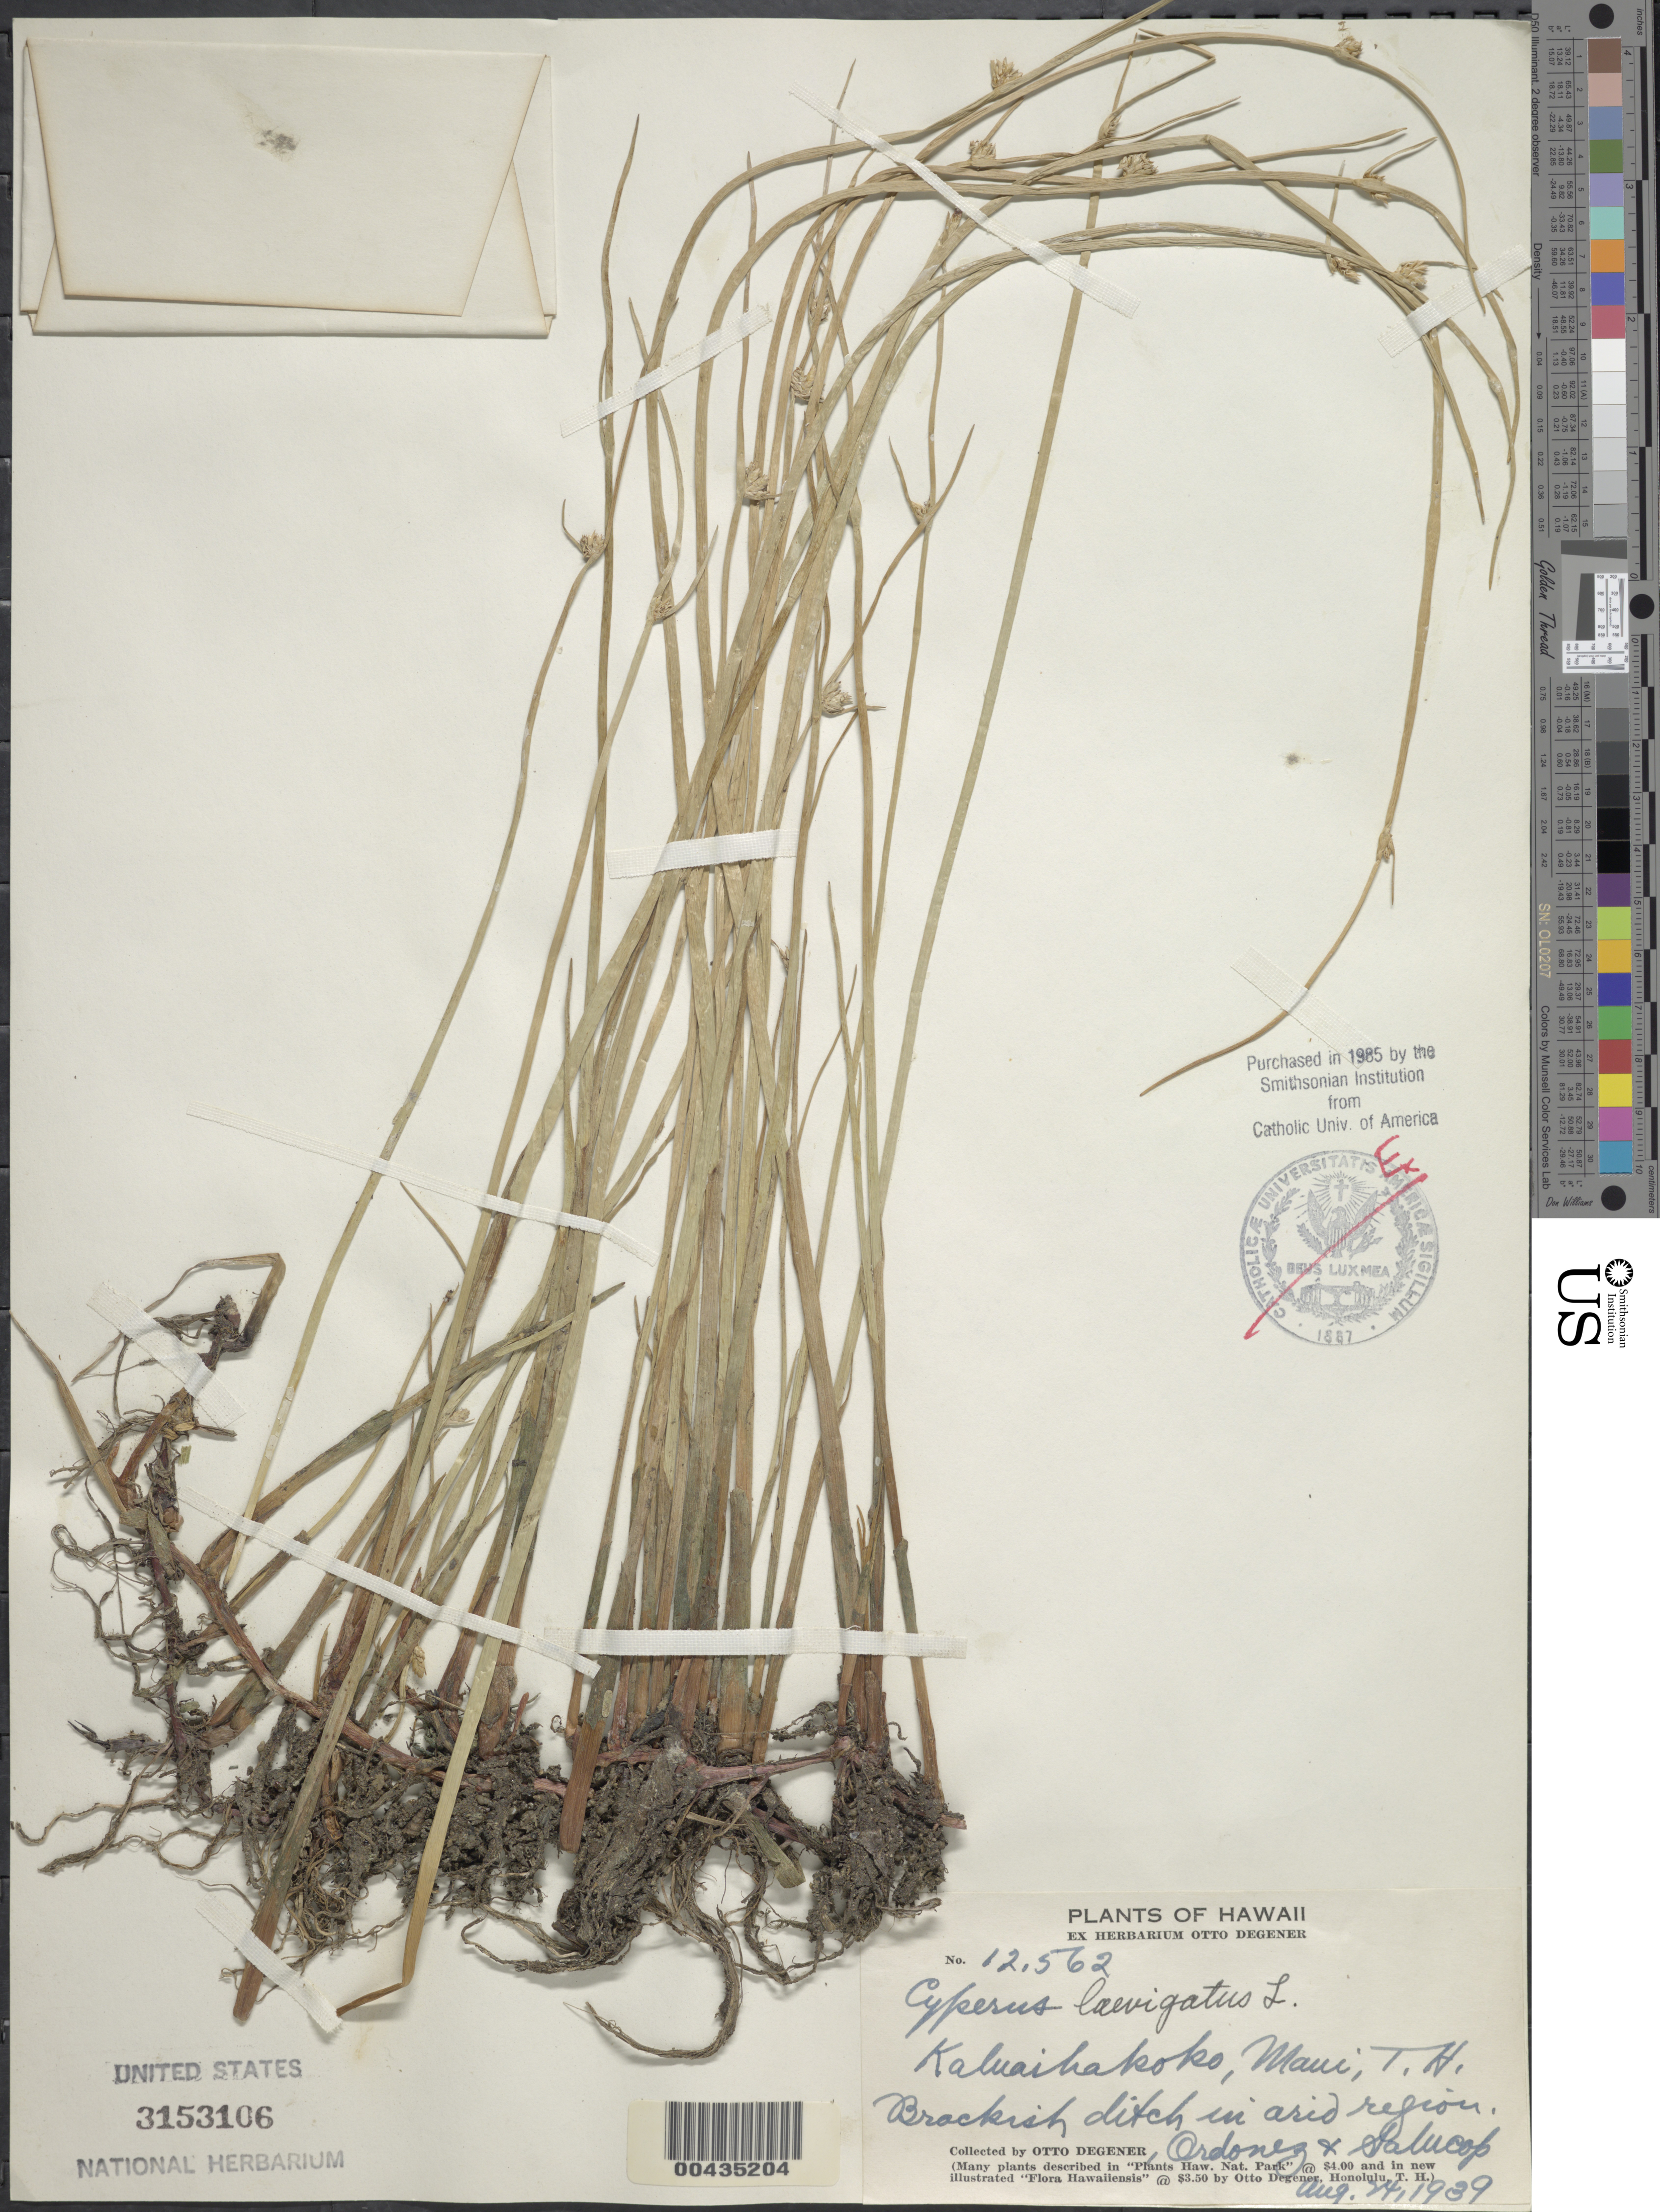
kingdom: Plantae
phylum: Tracheophyta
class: Liliopsida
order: Poales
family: Cyperaceae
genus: Cyperus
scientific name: Cyperus laevigatus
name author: L.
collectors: O. Degener, Ordonez & -- Salucop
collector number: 12562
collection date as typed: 24 Aug 1939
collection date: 1939-08-24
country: United States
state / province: Hawaii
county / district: Maui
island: Maui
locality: Kaluaihakoko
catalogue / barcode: US 3153106